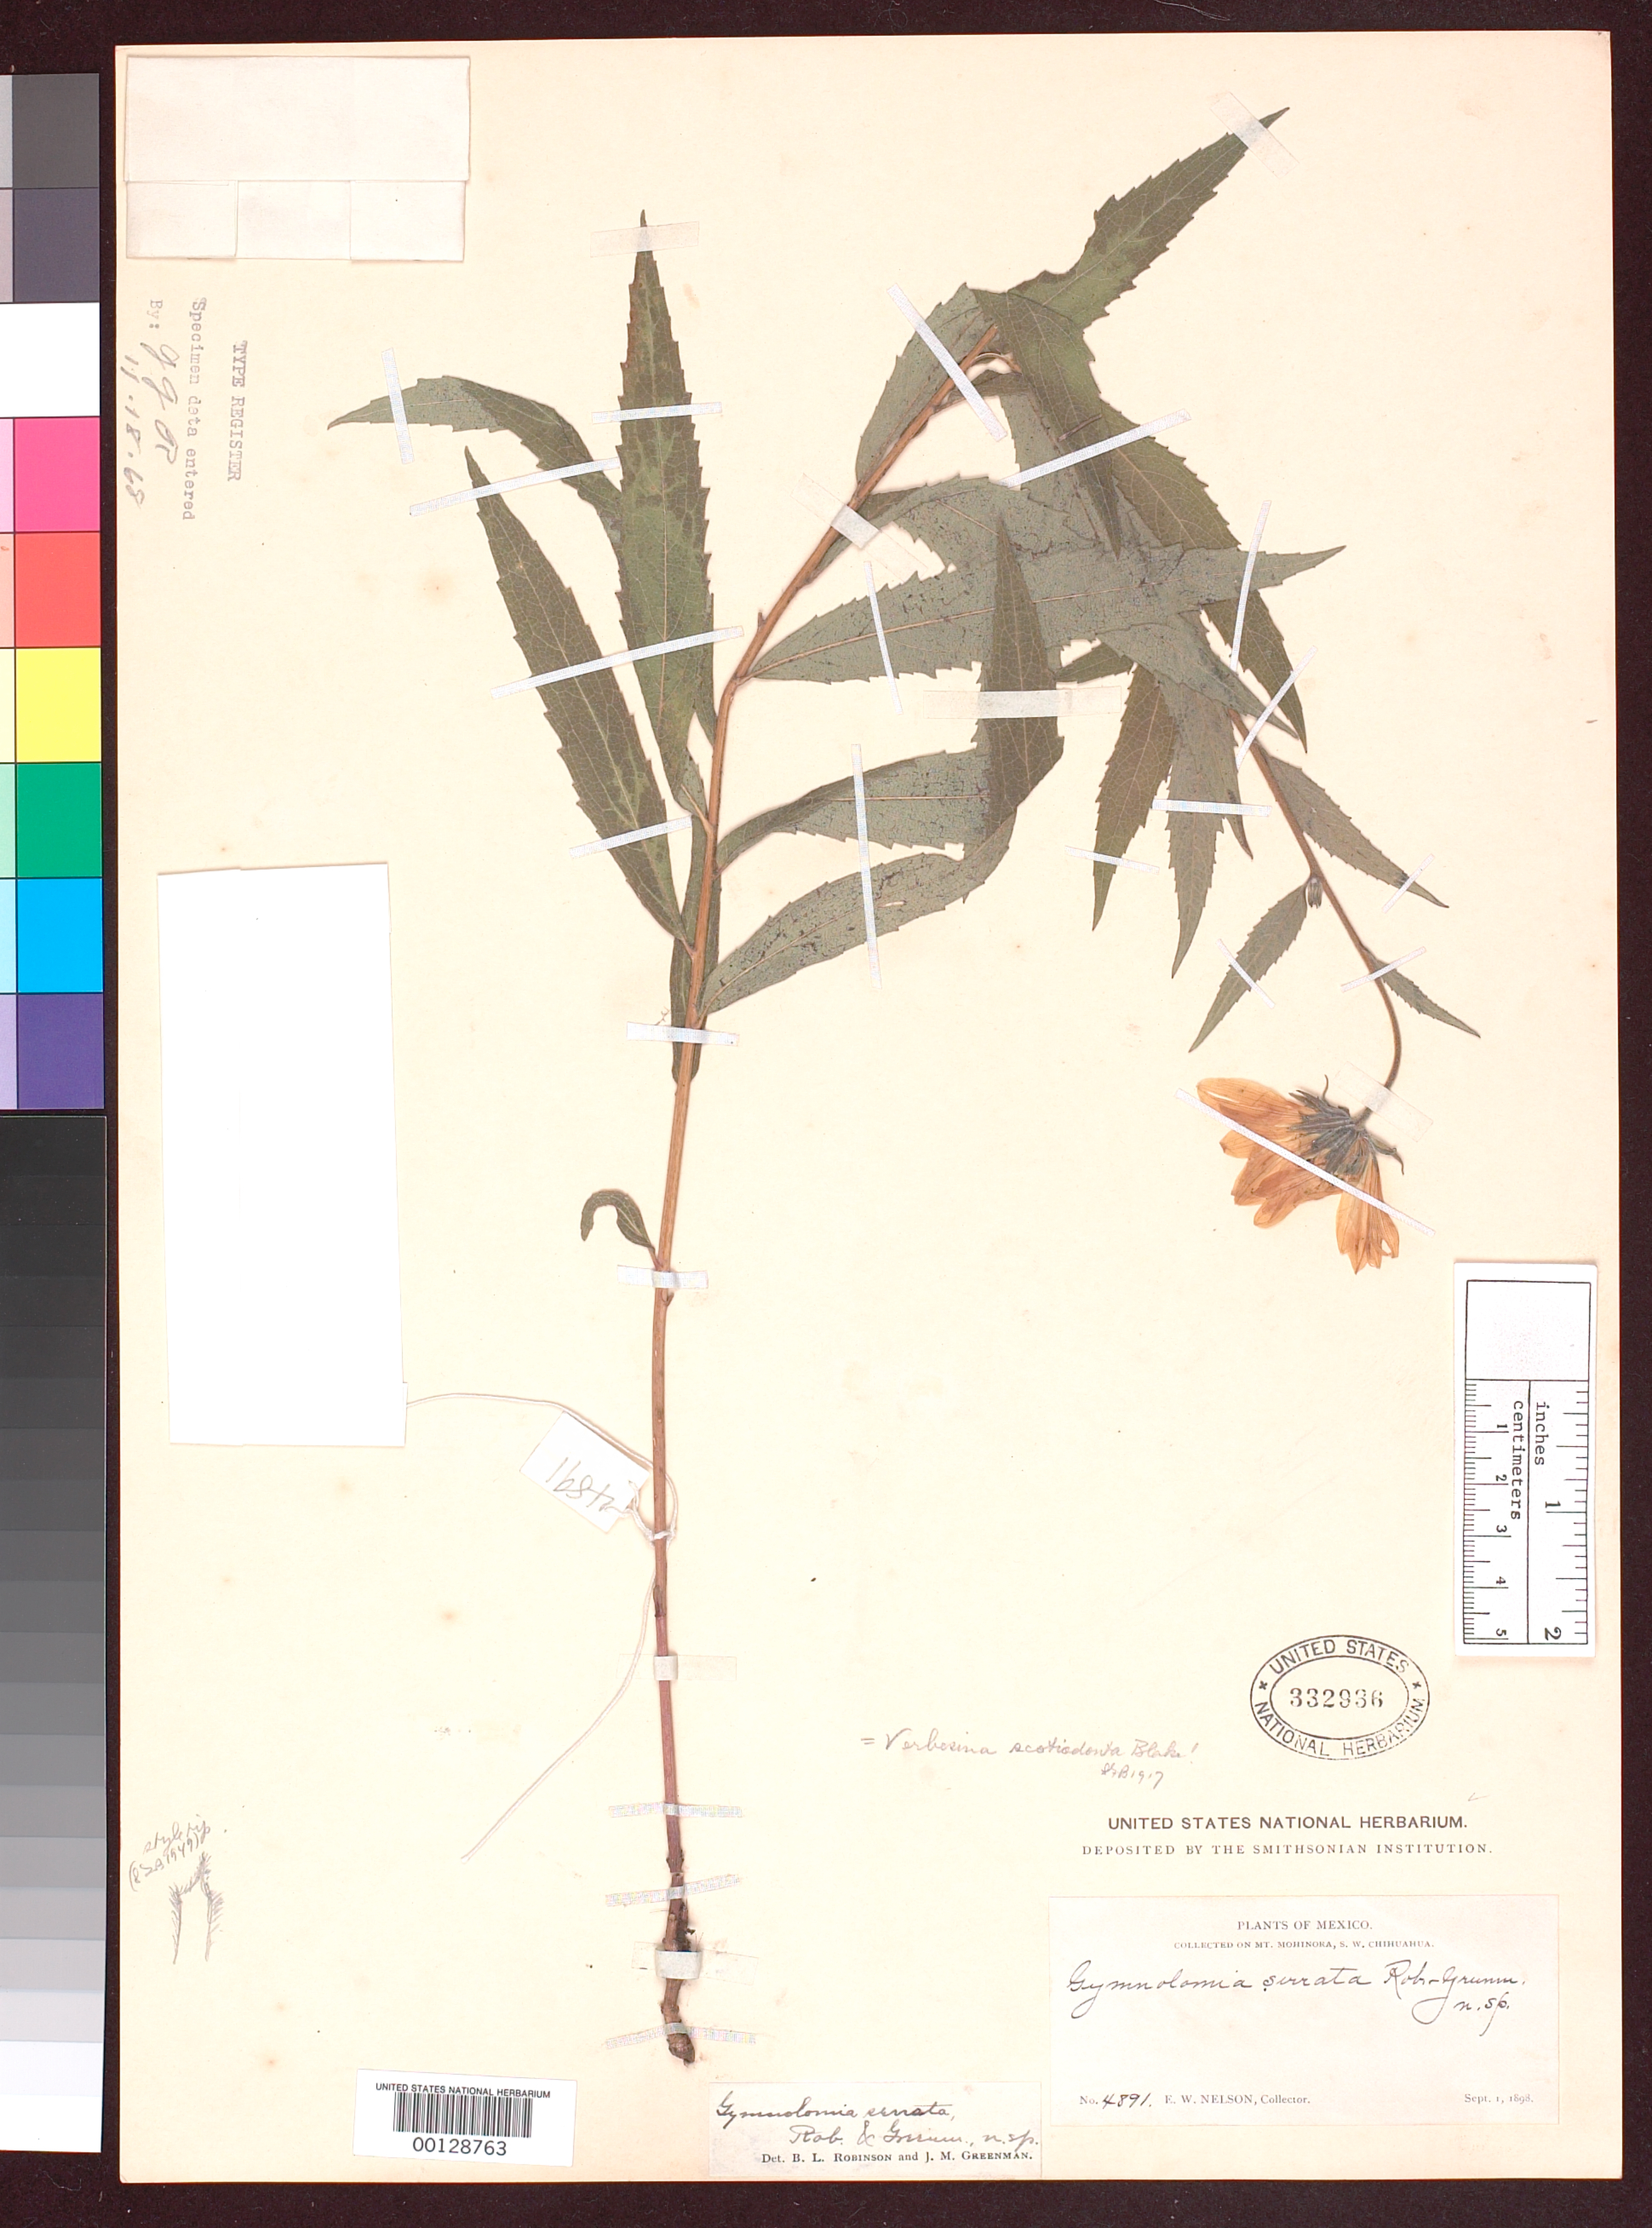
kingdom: Plantae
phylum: Tracheophyta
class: Magnoliopsida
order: Asterales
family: Asteraceae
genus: Gymnolomia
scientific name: Gymnolomia serrata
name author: B.L. Rob. & Greenm.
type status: Type Collection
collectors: E. W. Nelson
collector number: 4891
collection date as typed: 01 Sep 1898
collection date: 1898-09-01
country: Mexico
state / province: Chihuahua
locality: Mt. Mohinora.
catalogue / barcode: US 332936